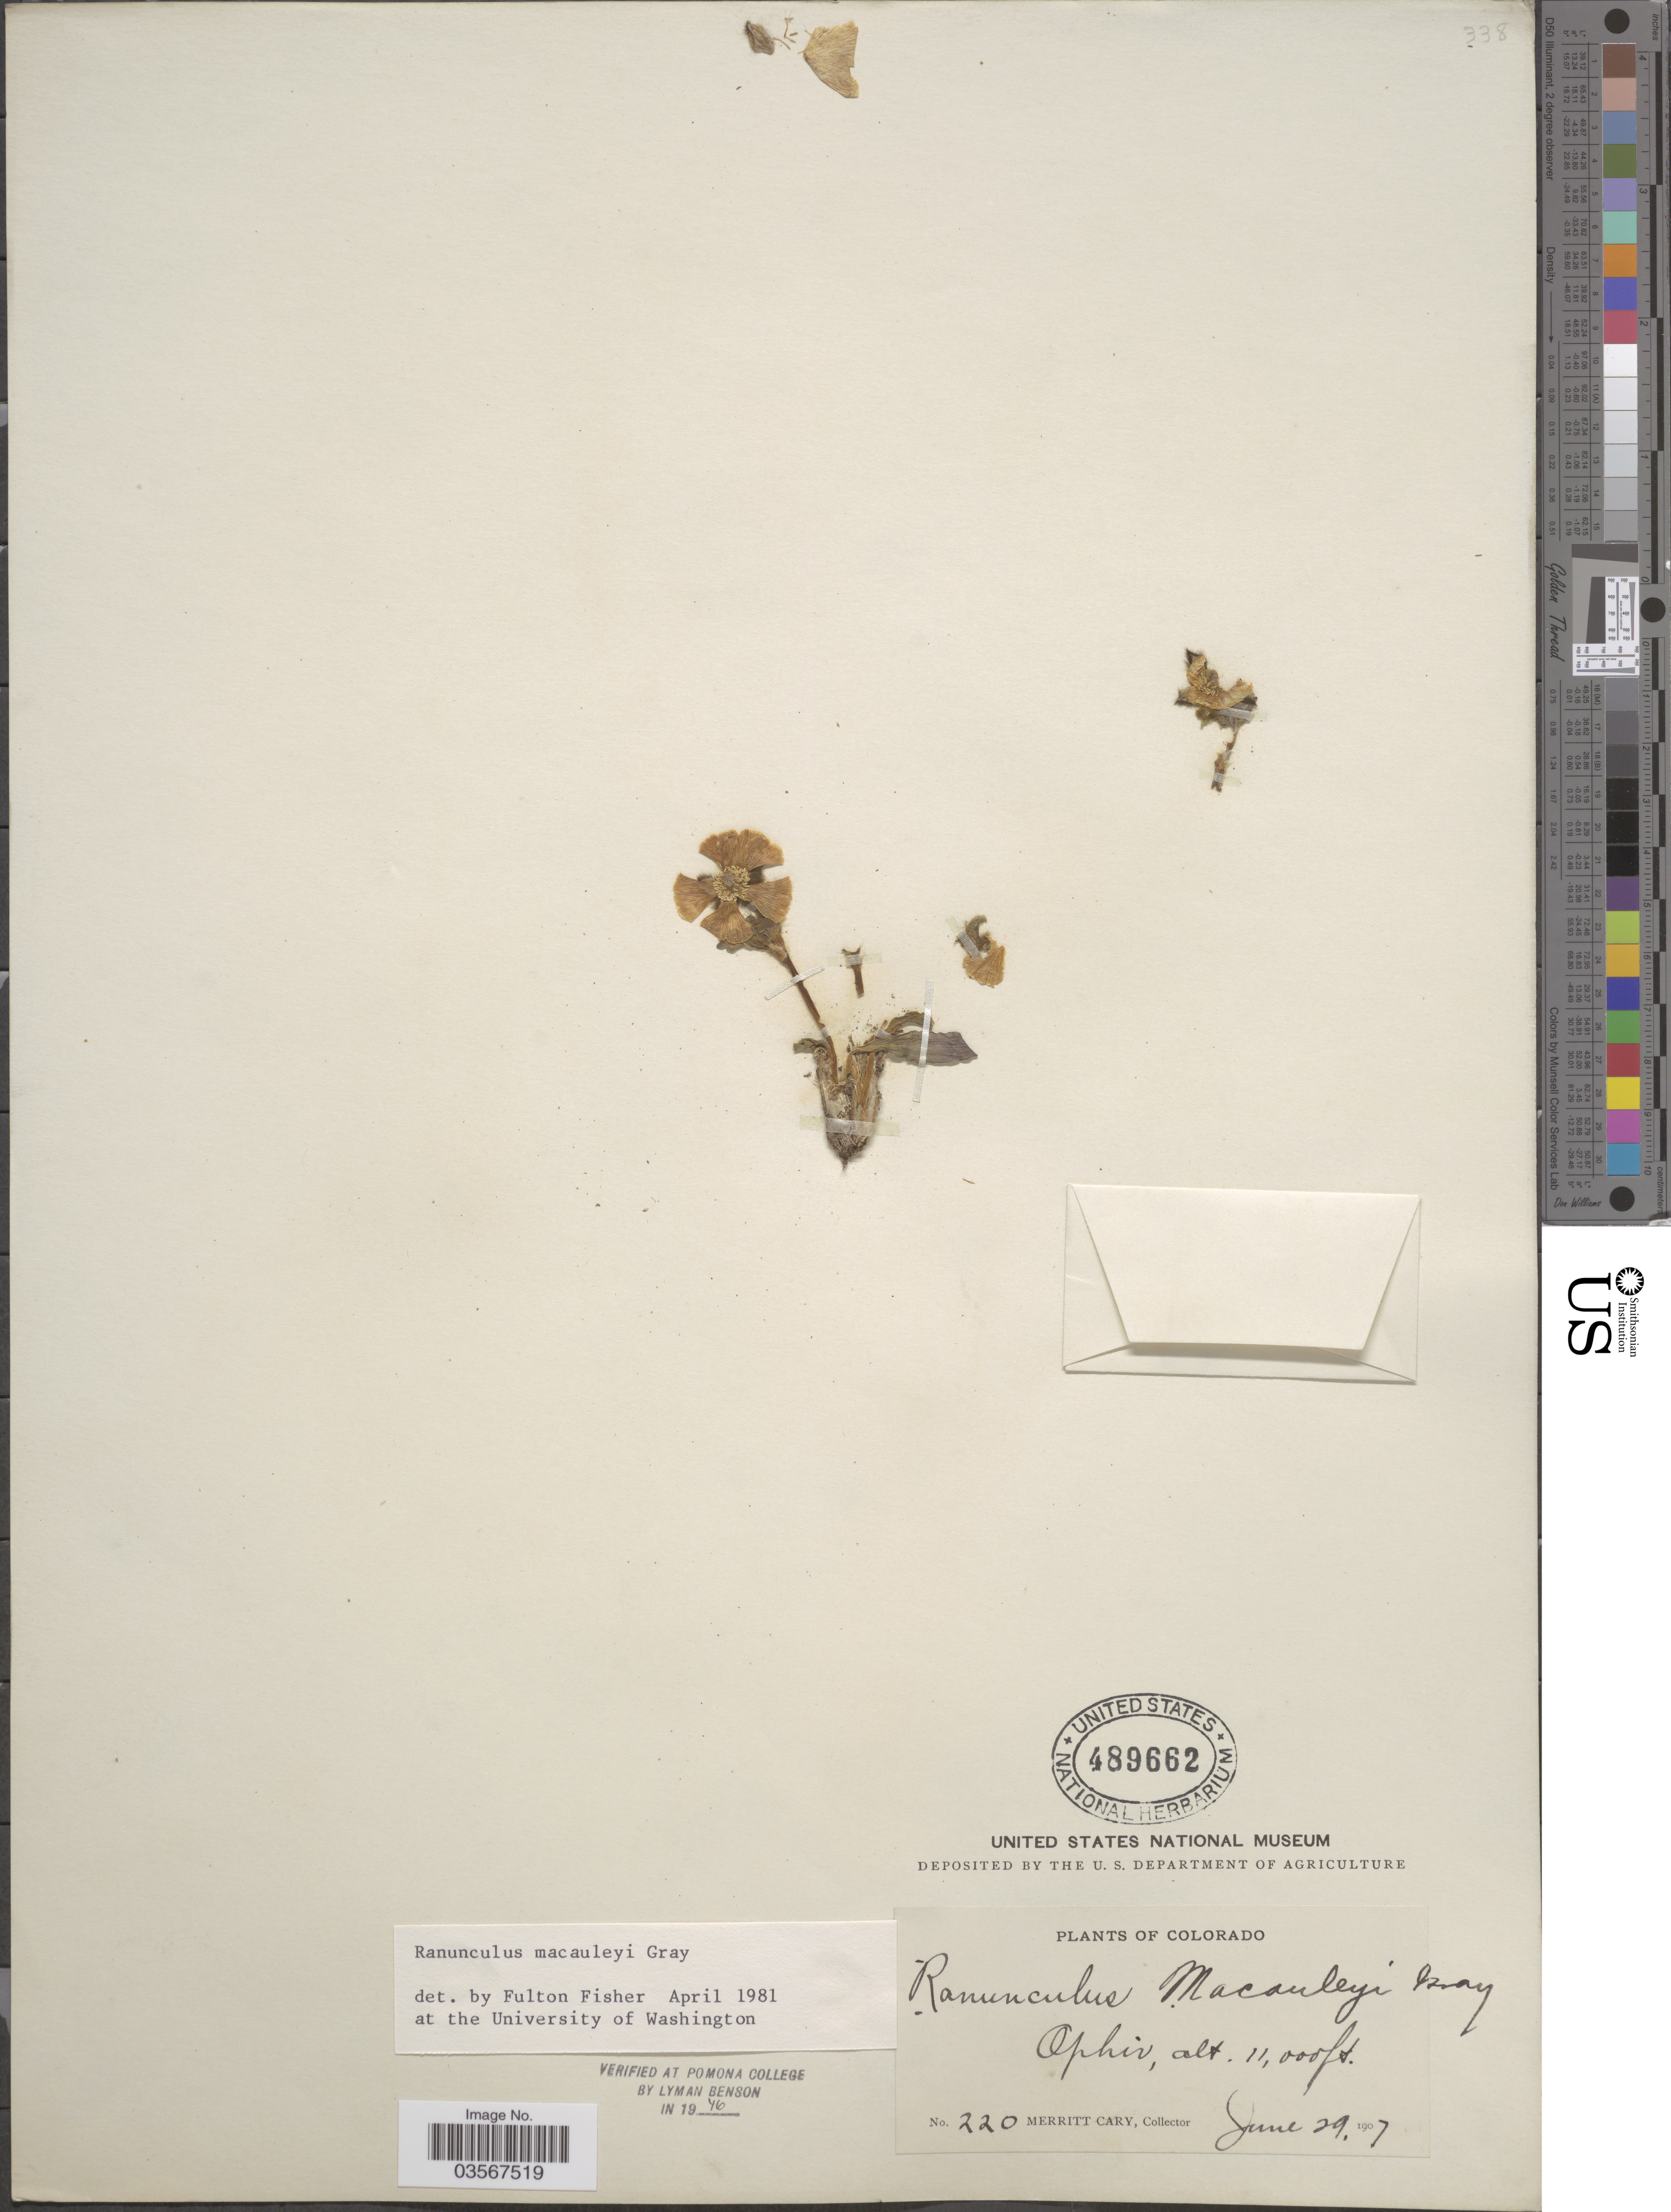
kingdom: Plantae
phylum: Tracheophyta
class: Magnoliopsida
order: Ranunculales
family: Ranunculaceae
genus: Ranunculus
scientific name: Ranunculus macauleyi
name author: A. Gray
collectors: M. Cary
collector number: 220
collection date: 1907-06-29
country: United States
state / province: Colorado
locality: Ophir.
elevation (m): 3353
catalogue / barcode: US 489662